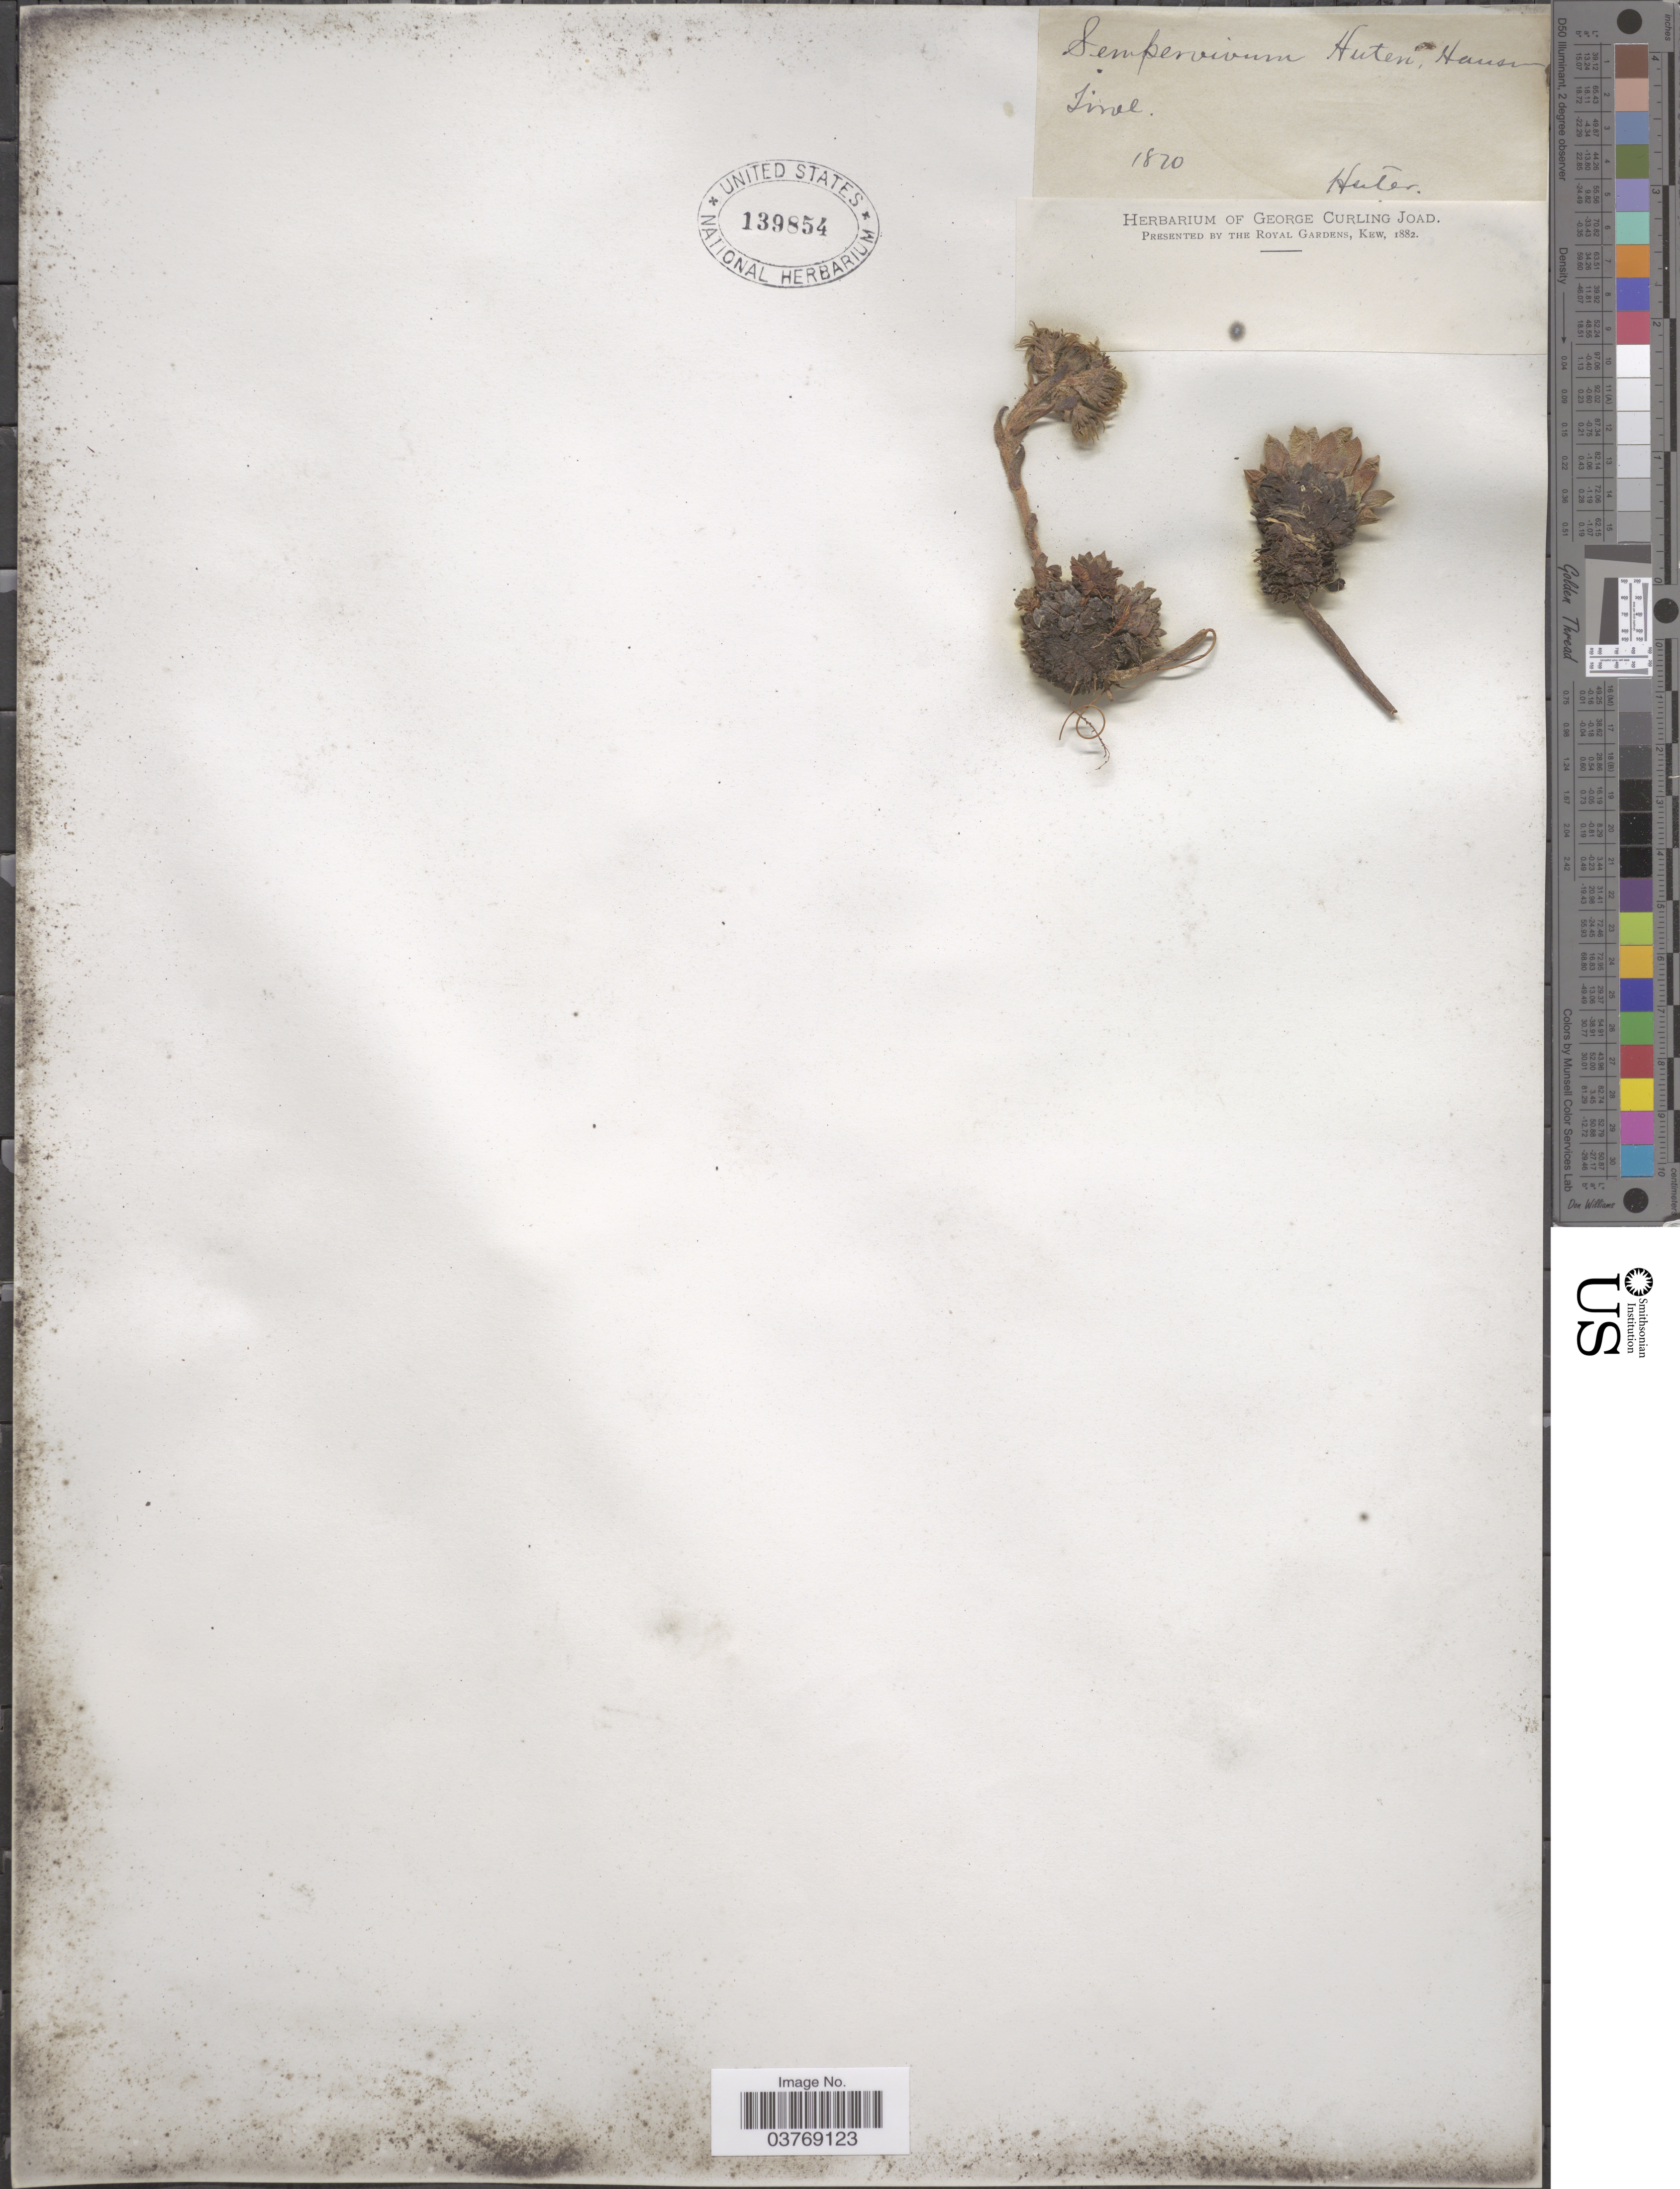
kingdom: Plantae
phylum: Tracheophyta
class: Magnoliopsida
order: Saxifragales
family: Crassulaceae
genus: Sempervivum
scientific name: Sempervivum x huteri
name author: Hausnr. ex Seboth & F. Graf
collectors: -. Huter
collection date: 1820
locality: Tirol.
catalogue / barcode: US 139854